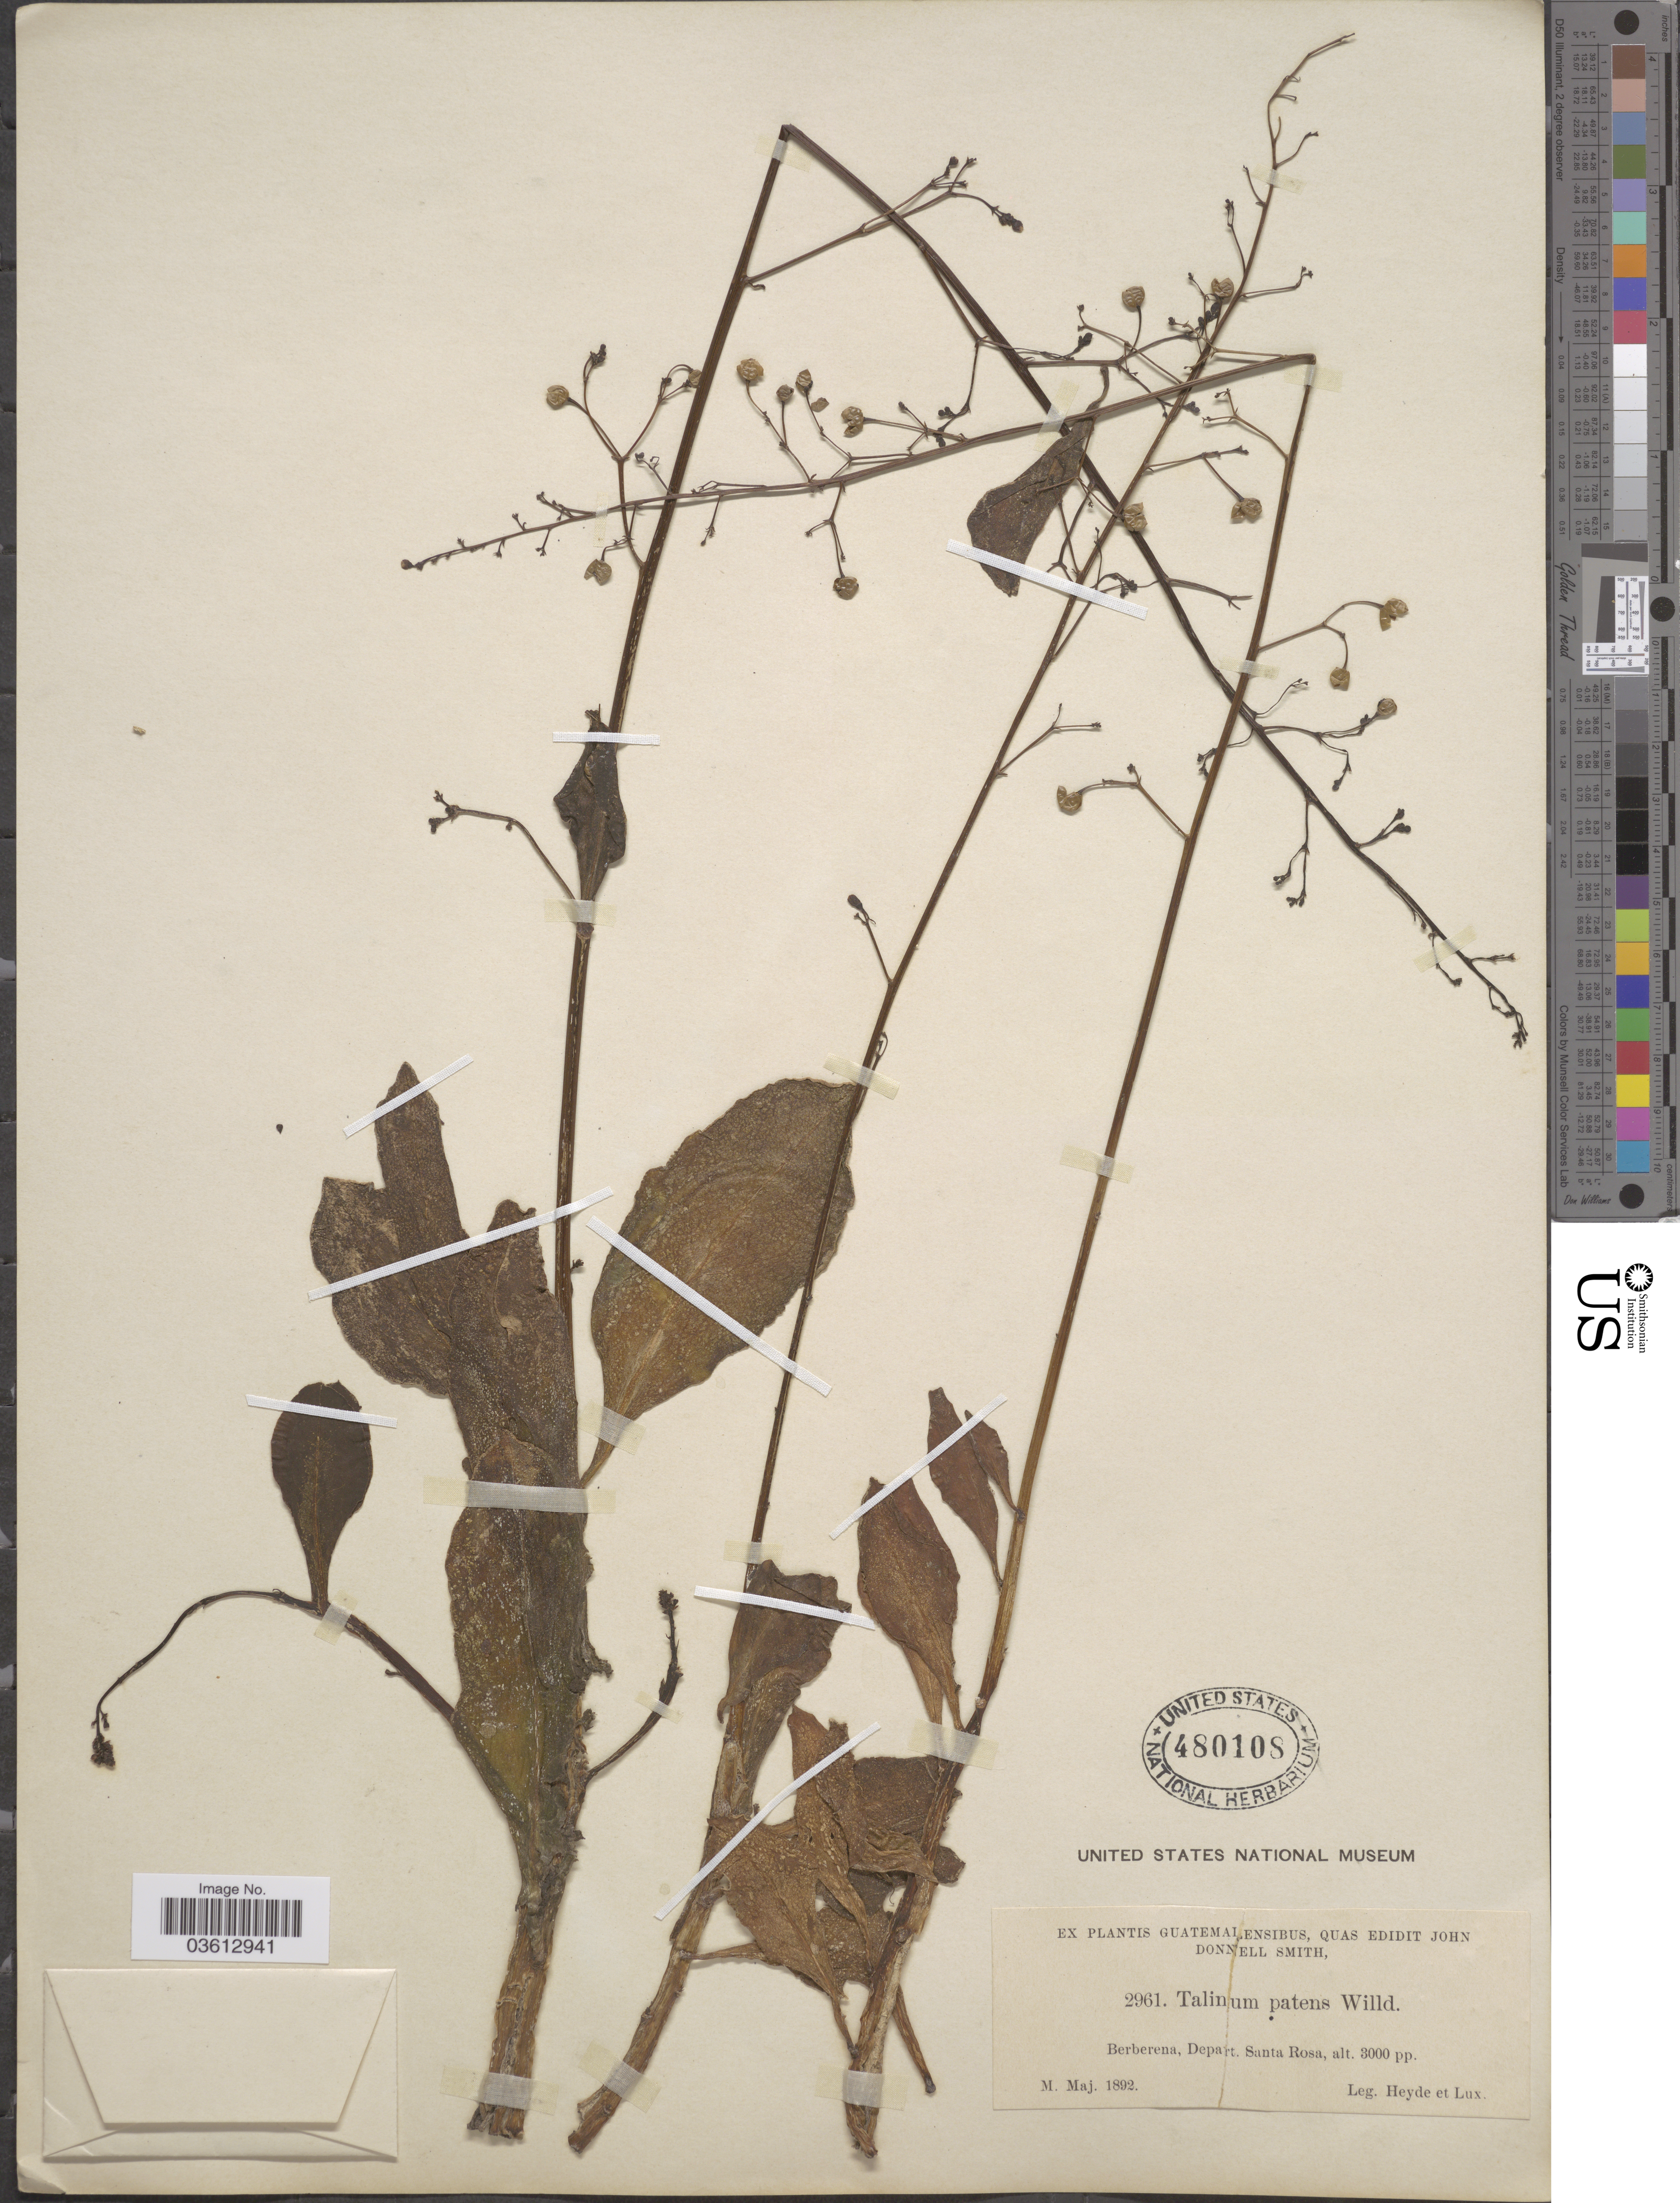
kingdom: Plantae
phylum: Tracheophyta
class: Magnoliopsida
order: Caryophyllales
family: Talinaceae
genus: Talinum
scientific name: Talinum paniculatum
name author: (Jacq.) Gaertn.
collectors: Heyde & Lux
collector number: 2961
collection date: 1892-05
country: Guatemala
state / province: Santa Rosa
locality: Berberena, Depart. Santa Rosa.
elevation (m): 914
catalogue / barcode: US 480108